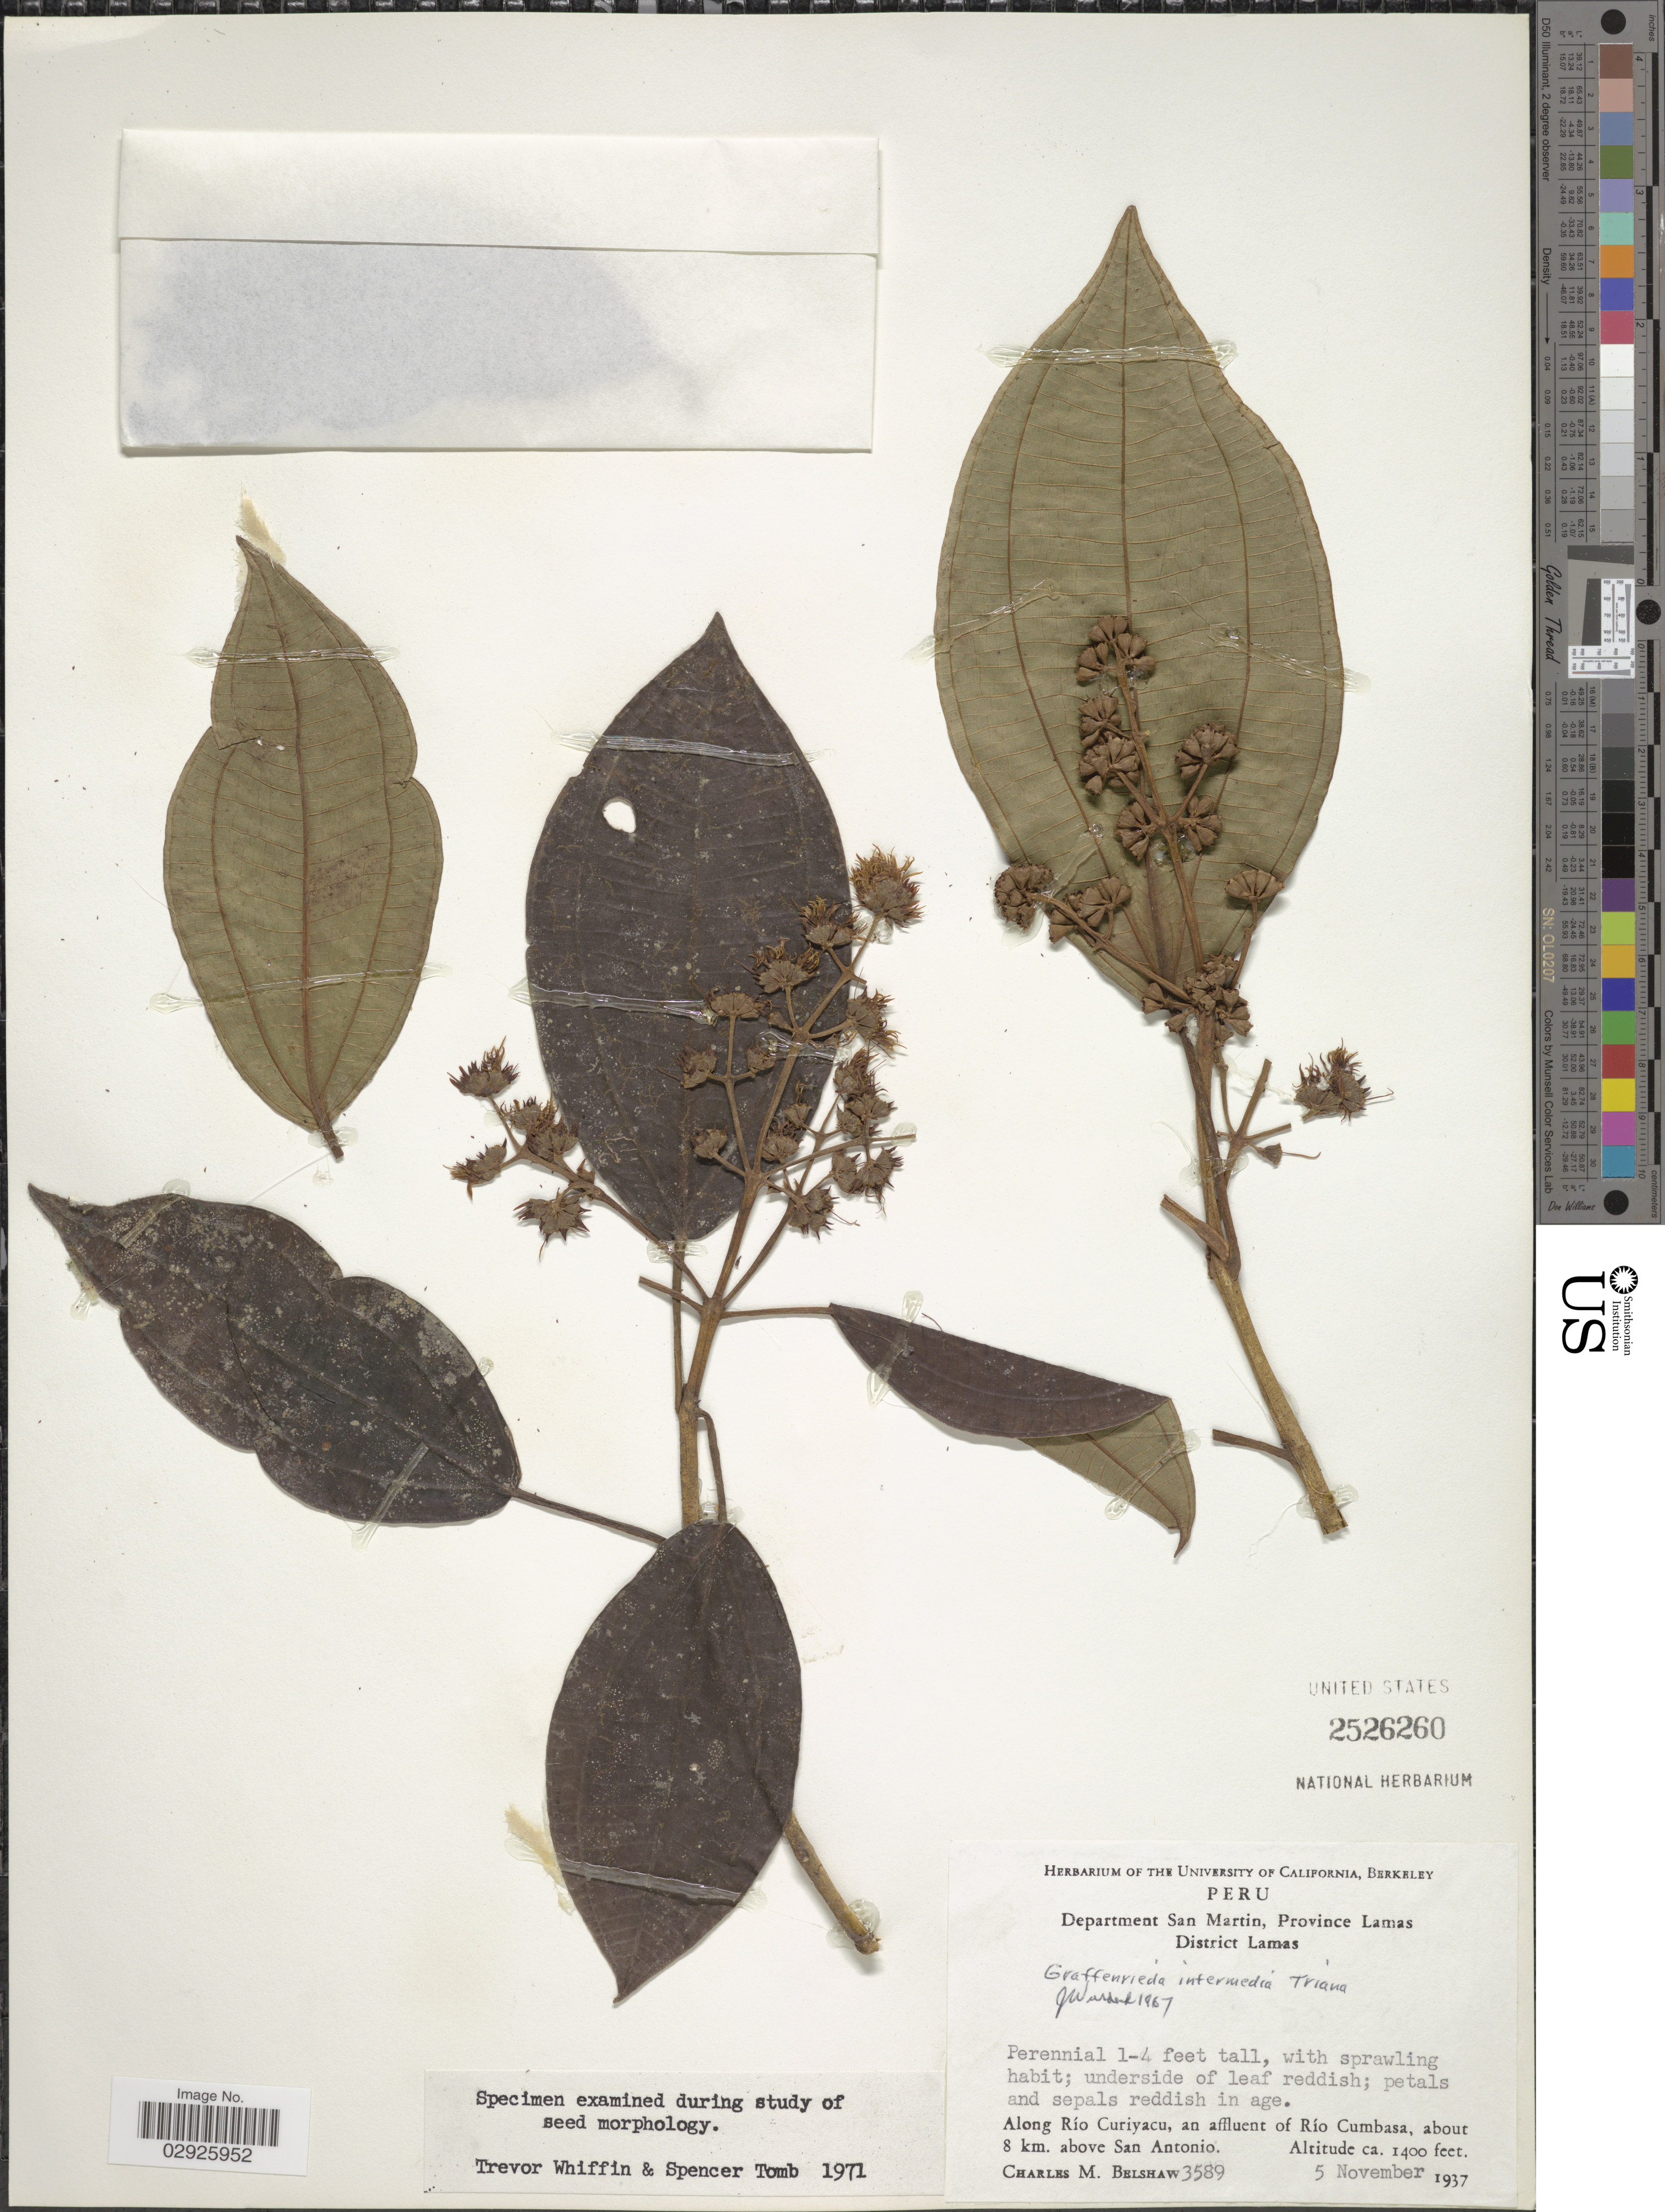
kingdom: Plantae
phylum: Tracheophyta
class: Magnoliopsida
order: Myrtales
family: Melastomataceae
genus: Graffenrieda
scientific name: Graffenrieda intermedia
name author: Triana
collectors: C. Shaw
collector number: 3589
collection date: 1937-11-05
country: Peru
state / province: San Martín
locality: Department San Martin, Province Lamas. District Lamas. Along Río Curiyacu, an affluent of Río Cumbasa, about 8 km. above San Antonio.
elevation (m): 427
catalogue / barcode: US 2526260